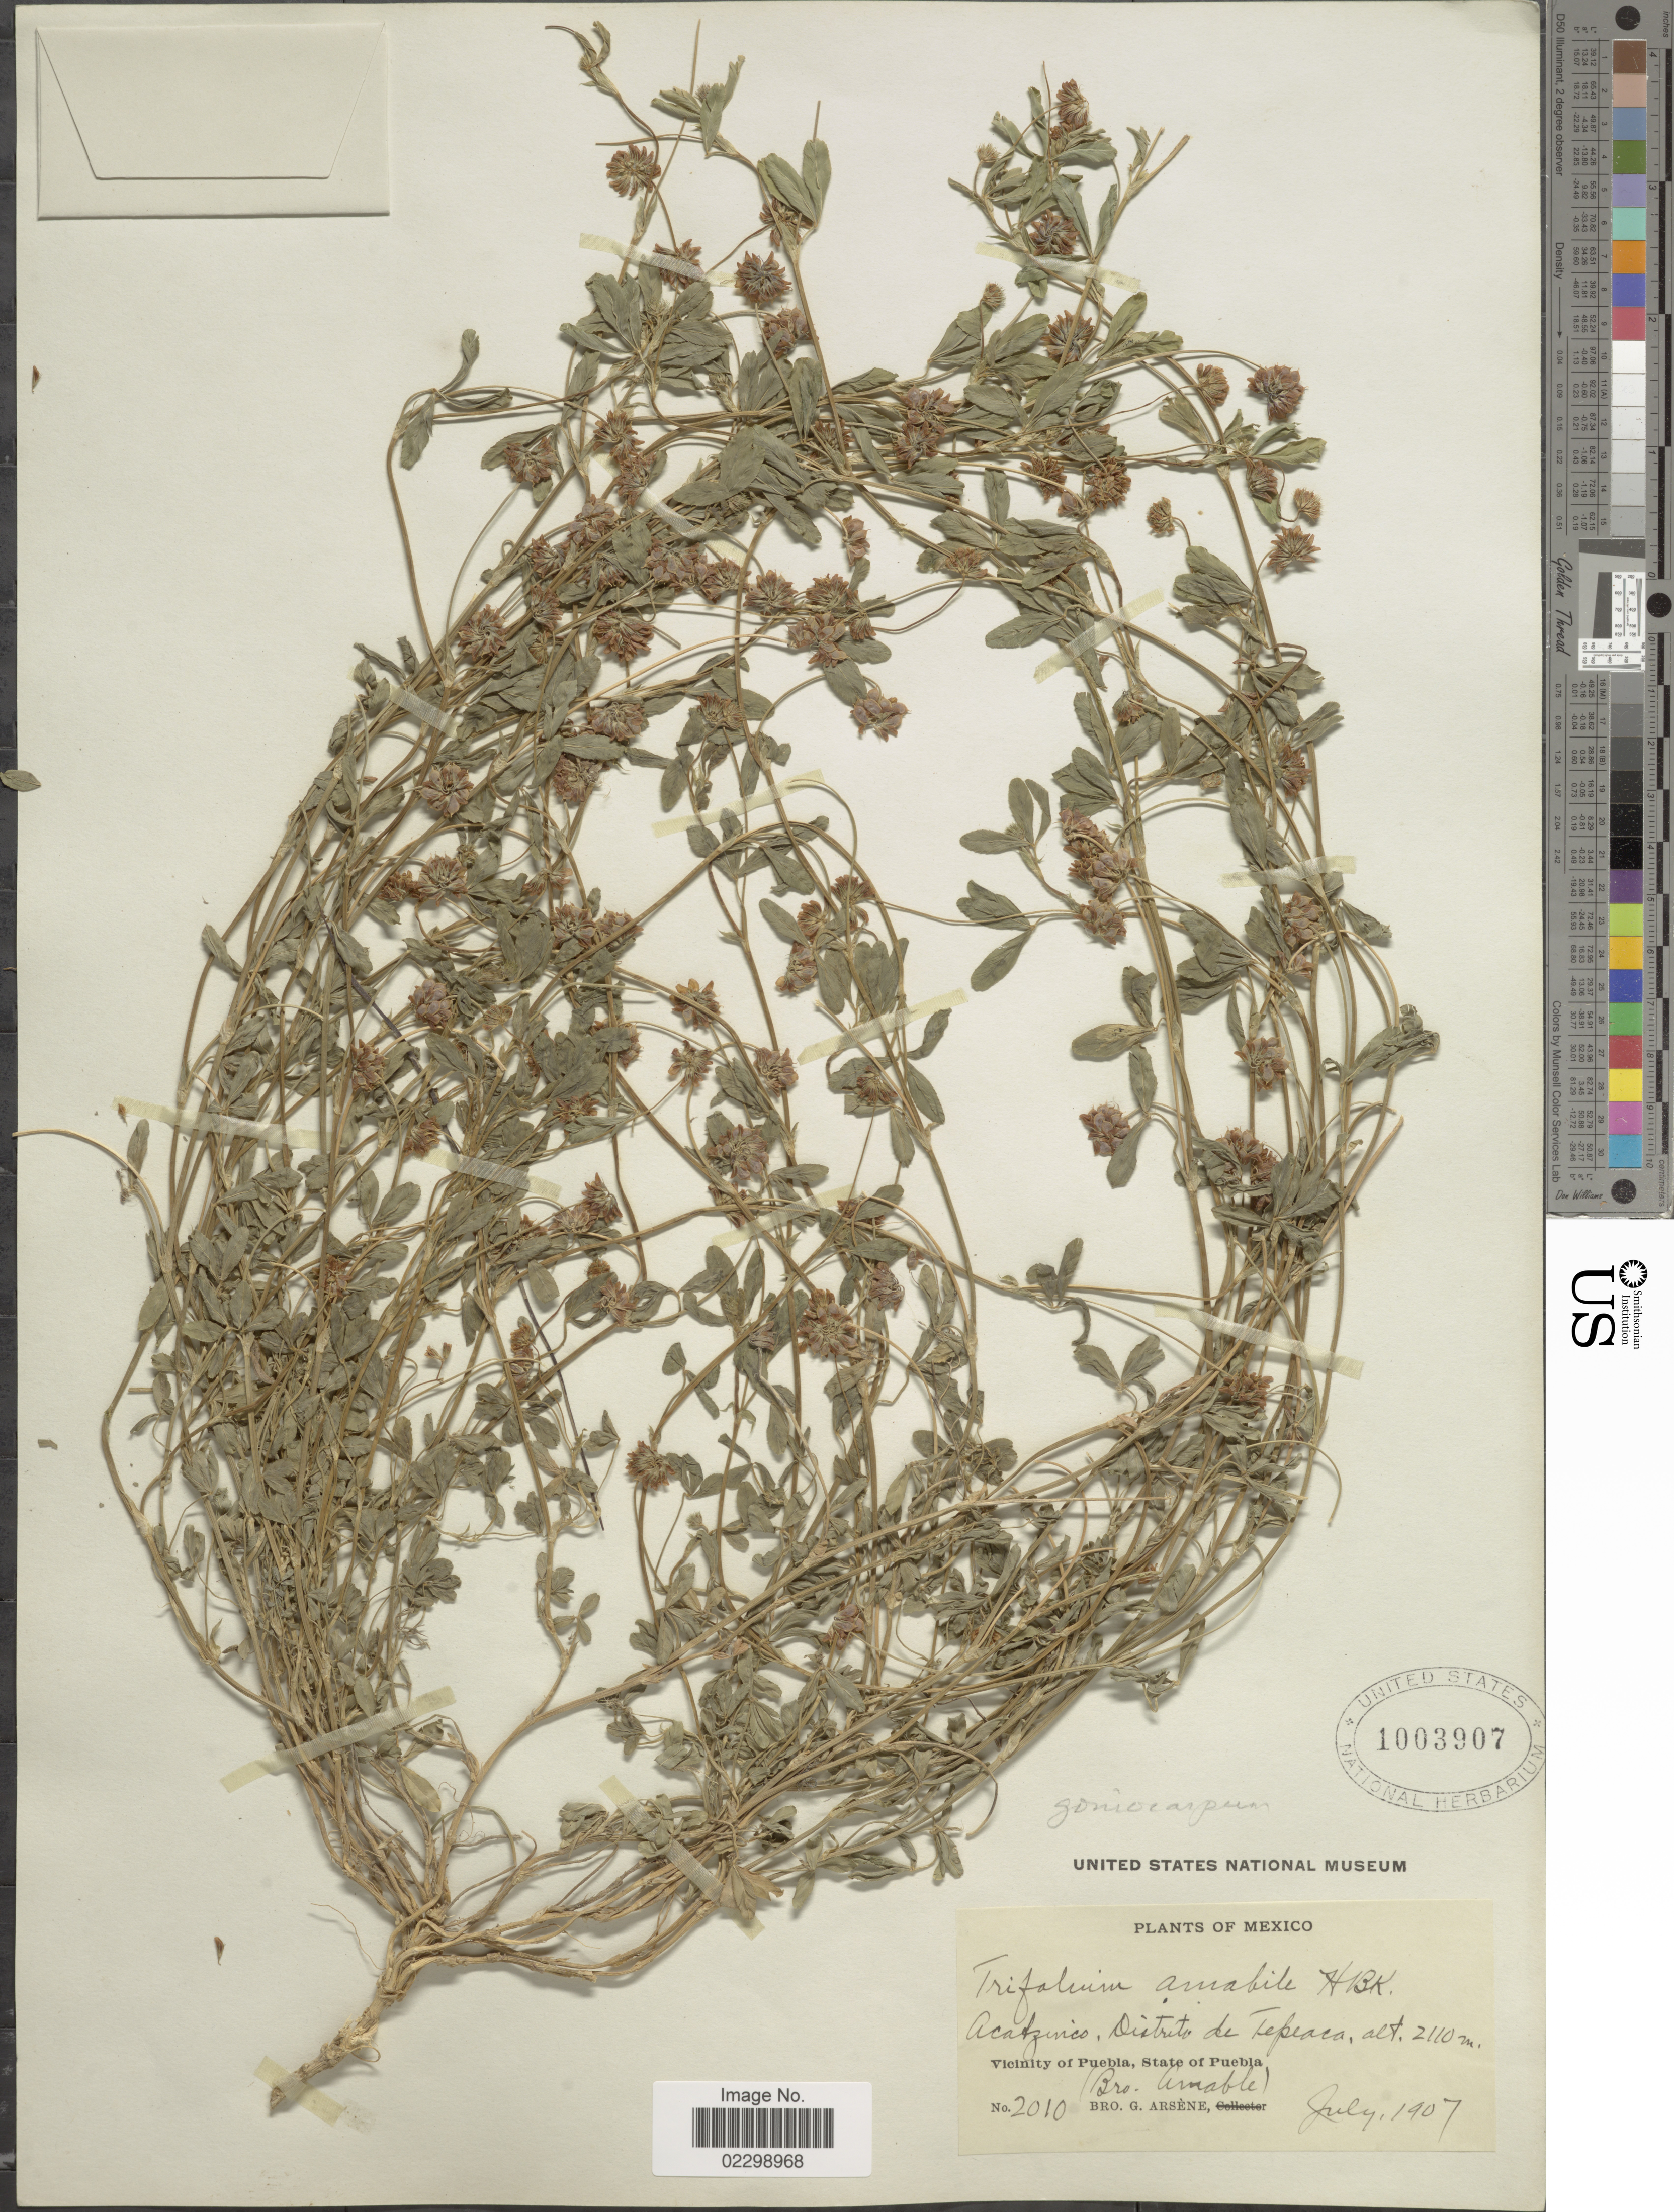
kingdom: Plantae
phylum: Tracheophyta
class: Magnoliopsida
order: Fabales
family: Fabaceae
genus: Trifolium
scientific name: Trifolium longifolium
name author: House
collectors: B. Amable & Bro. G. Arsène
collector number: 2010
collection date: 1907-07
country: Mexico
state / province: Puebla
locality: Acatzinco, district de Tepeaca, vicinity of Puebla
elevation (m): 2110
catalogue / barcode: US 1003907